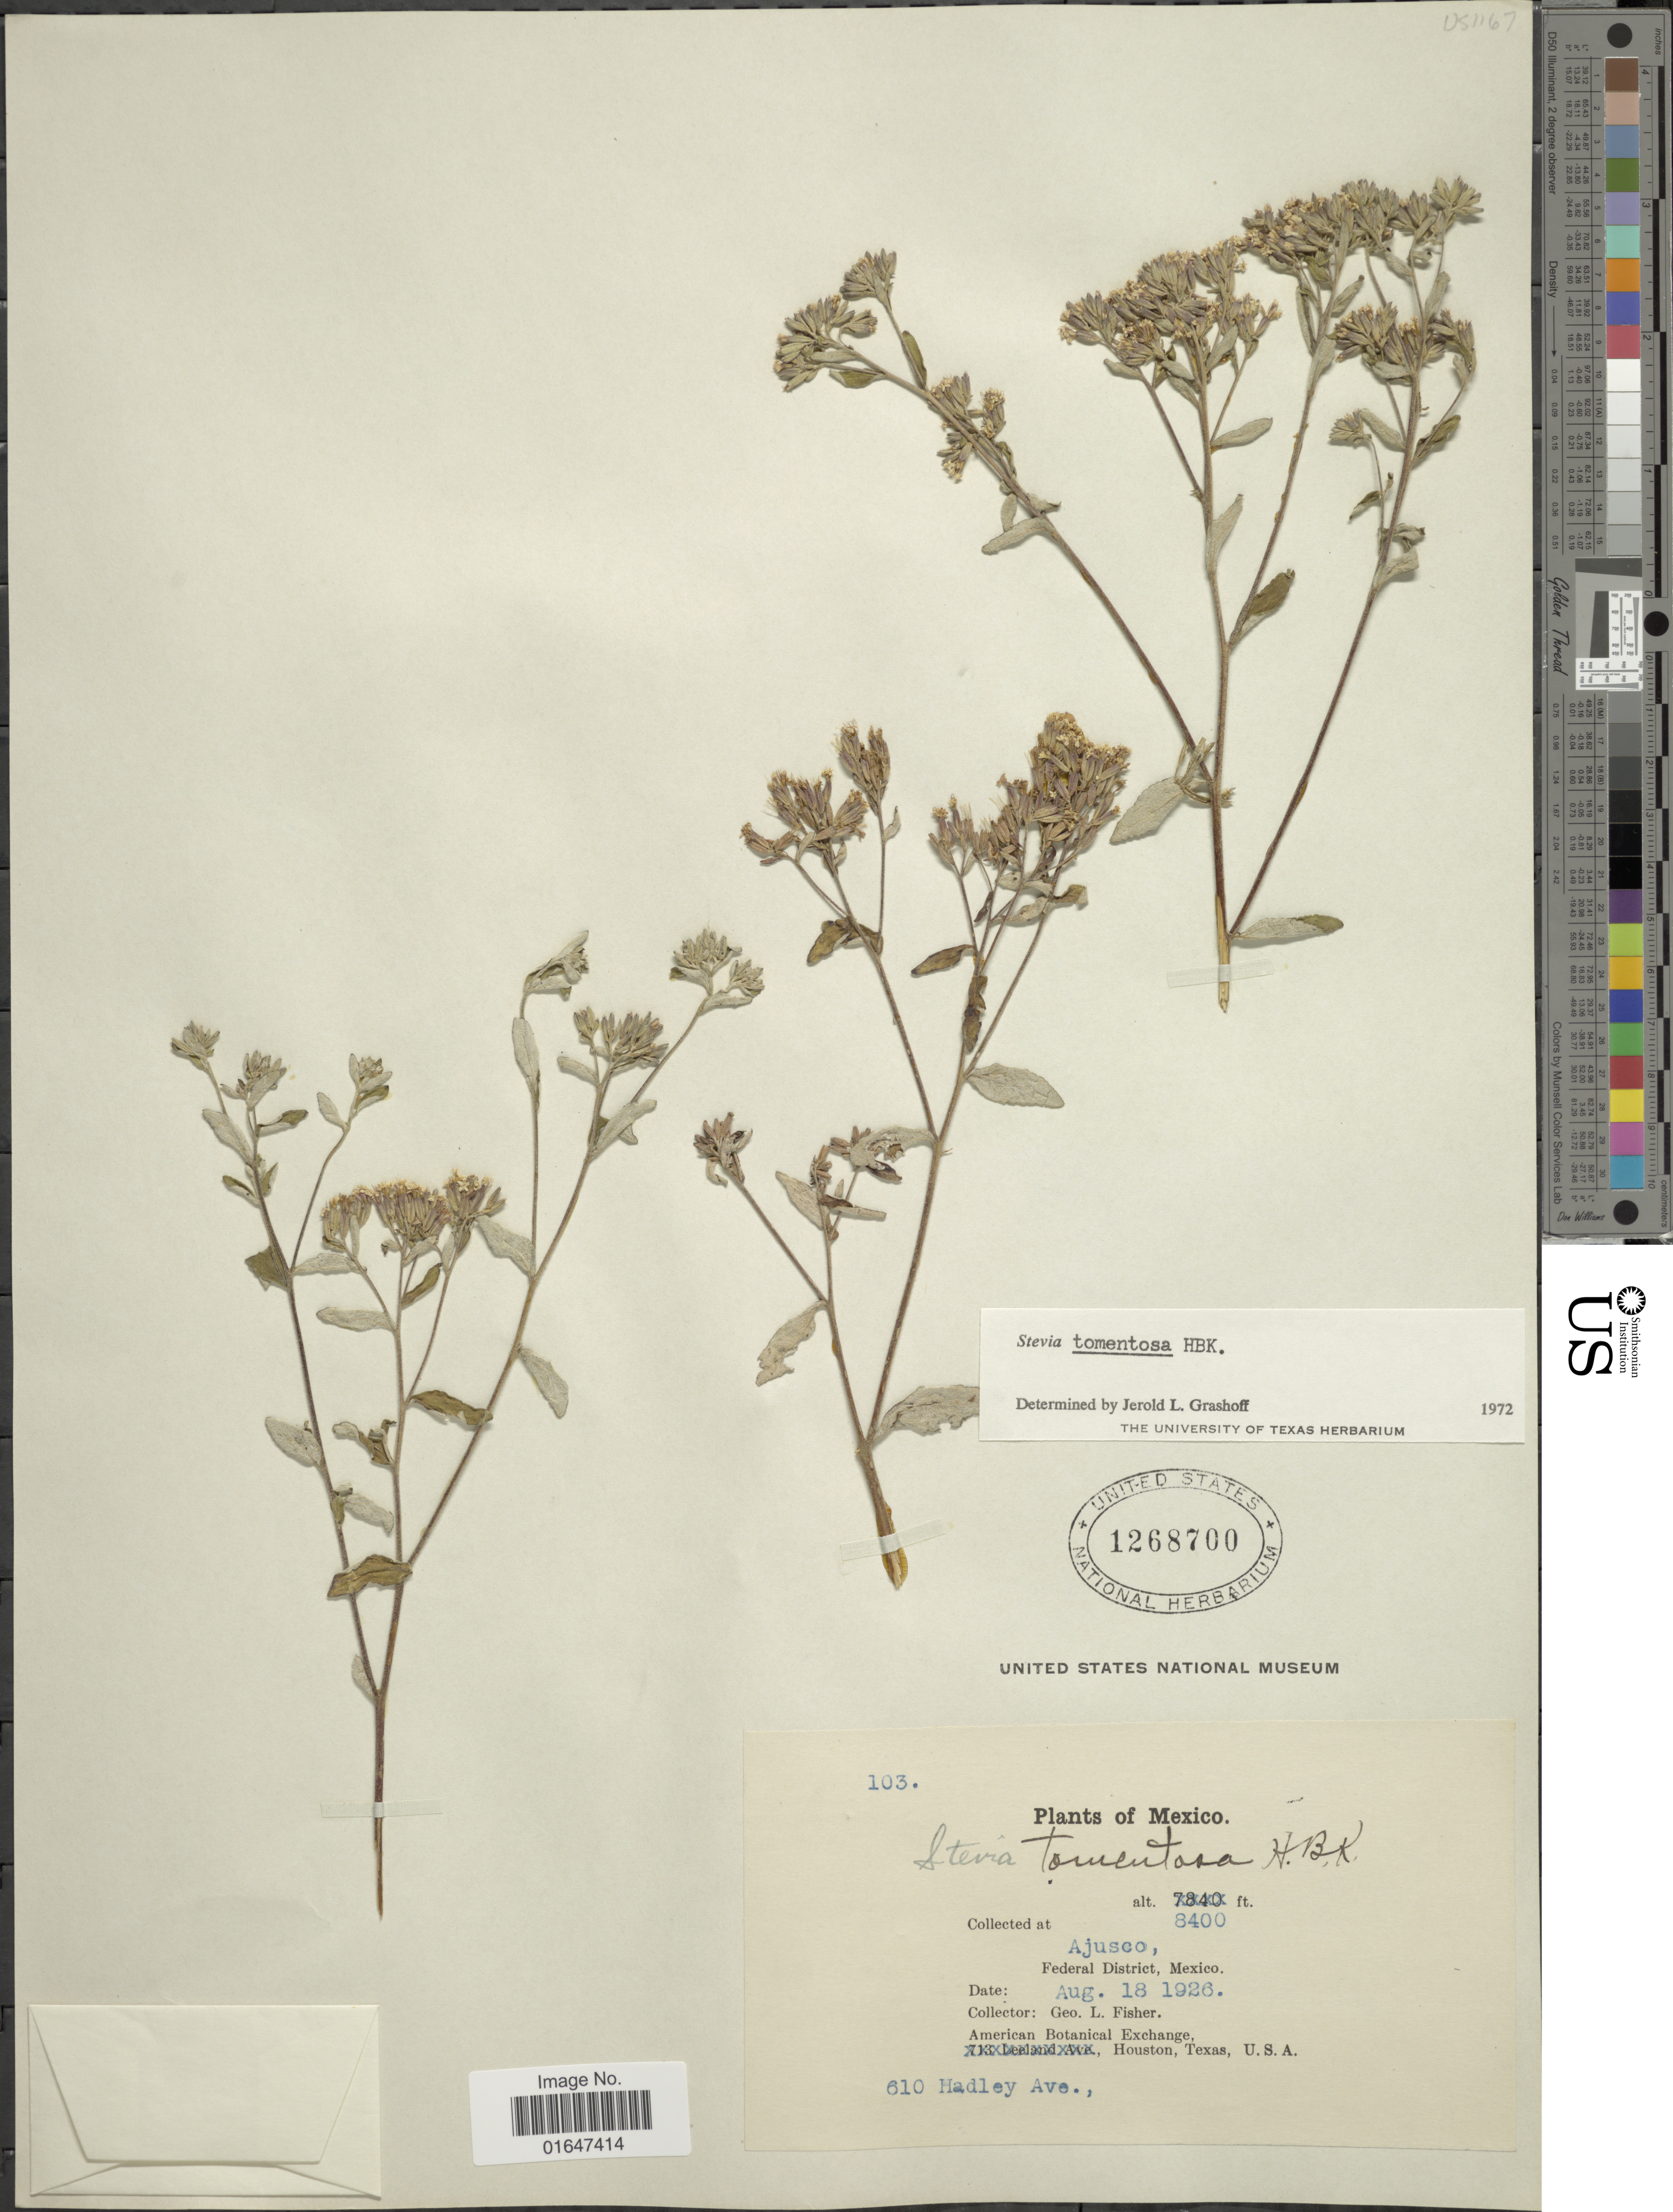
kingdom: Plantae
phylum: Tracheophyta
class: Magnoliopsida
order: Asterales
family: Asteraceae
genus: Stevia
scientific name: Stevia tomentosa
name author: Kunth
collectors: G. L. Fisher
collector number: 610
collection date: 1926-08-18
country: Mexico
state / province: Distrito Federal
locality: Ajusco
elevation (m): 2560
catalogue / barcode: US 1268700